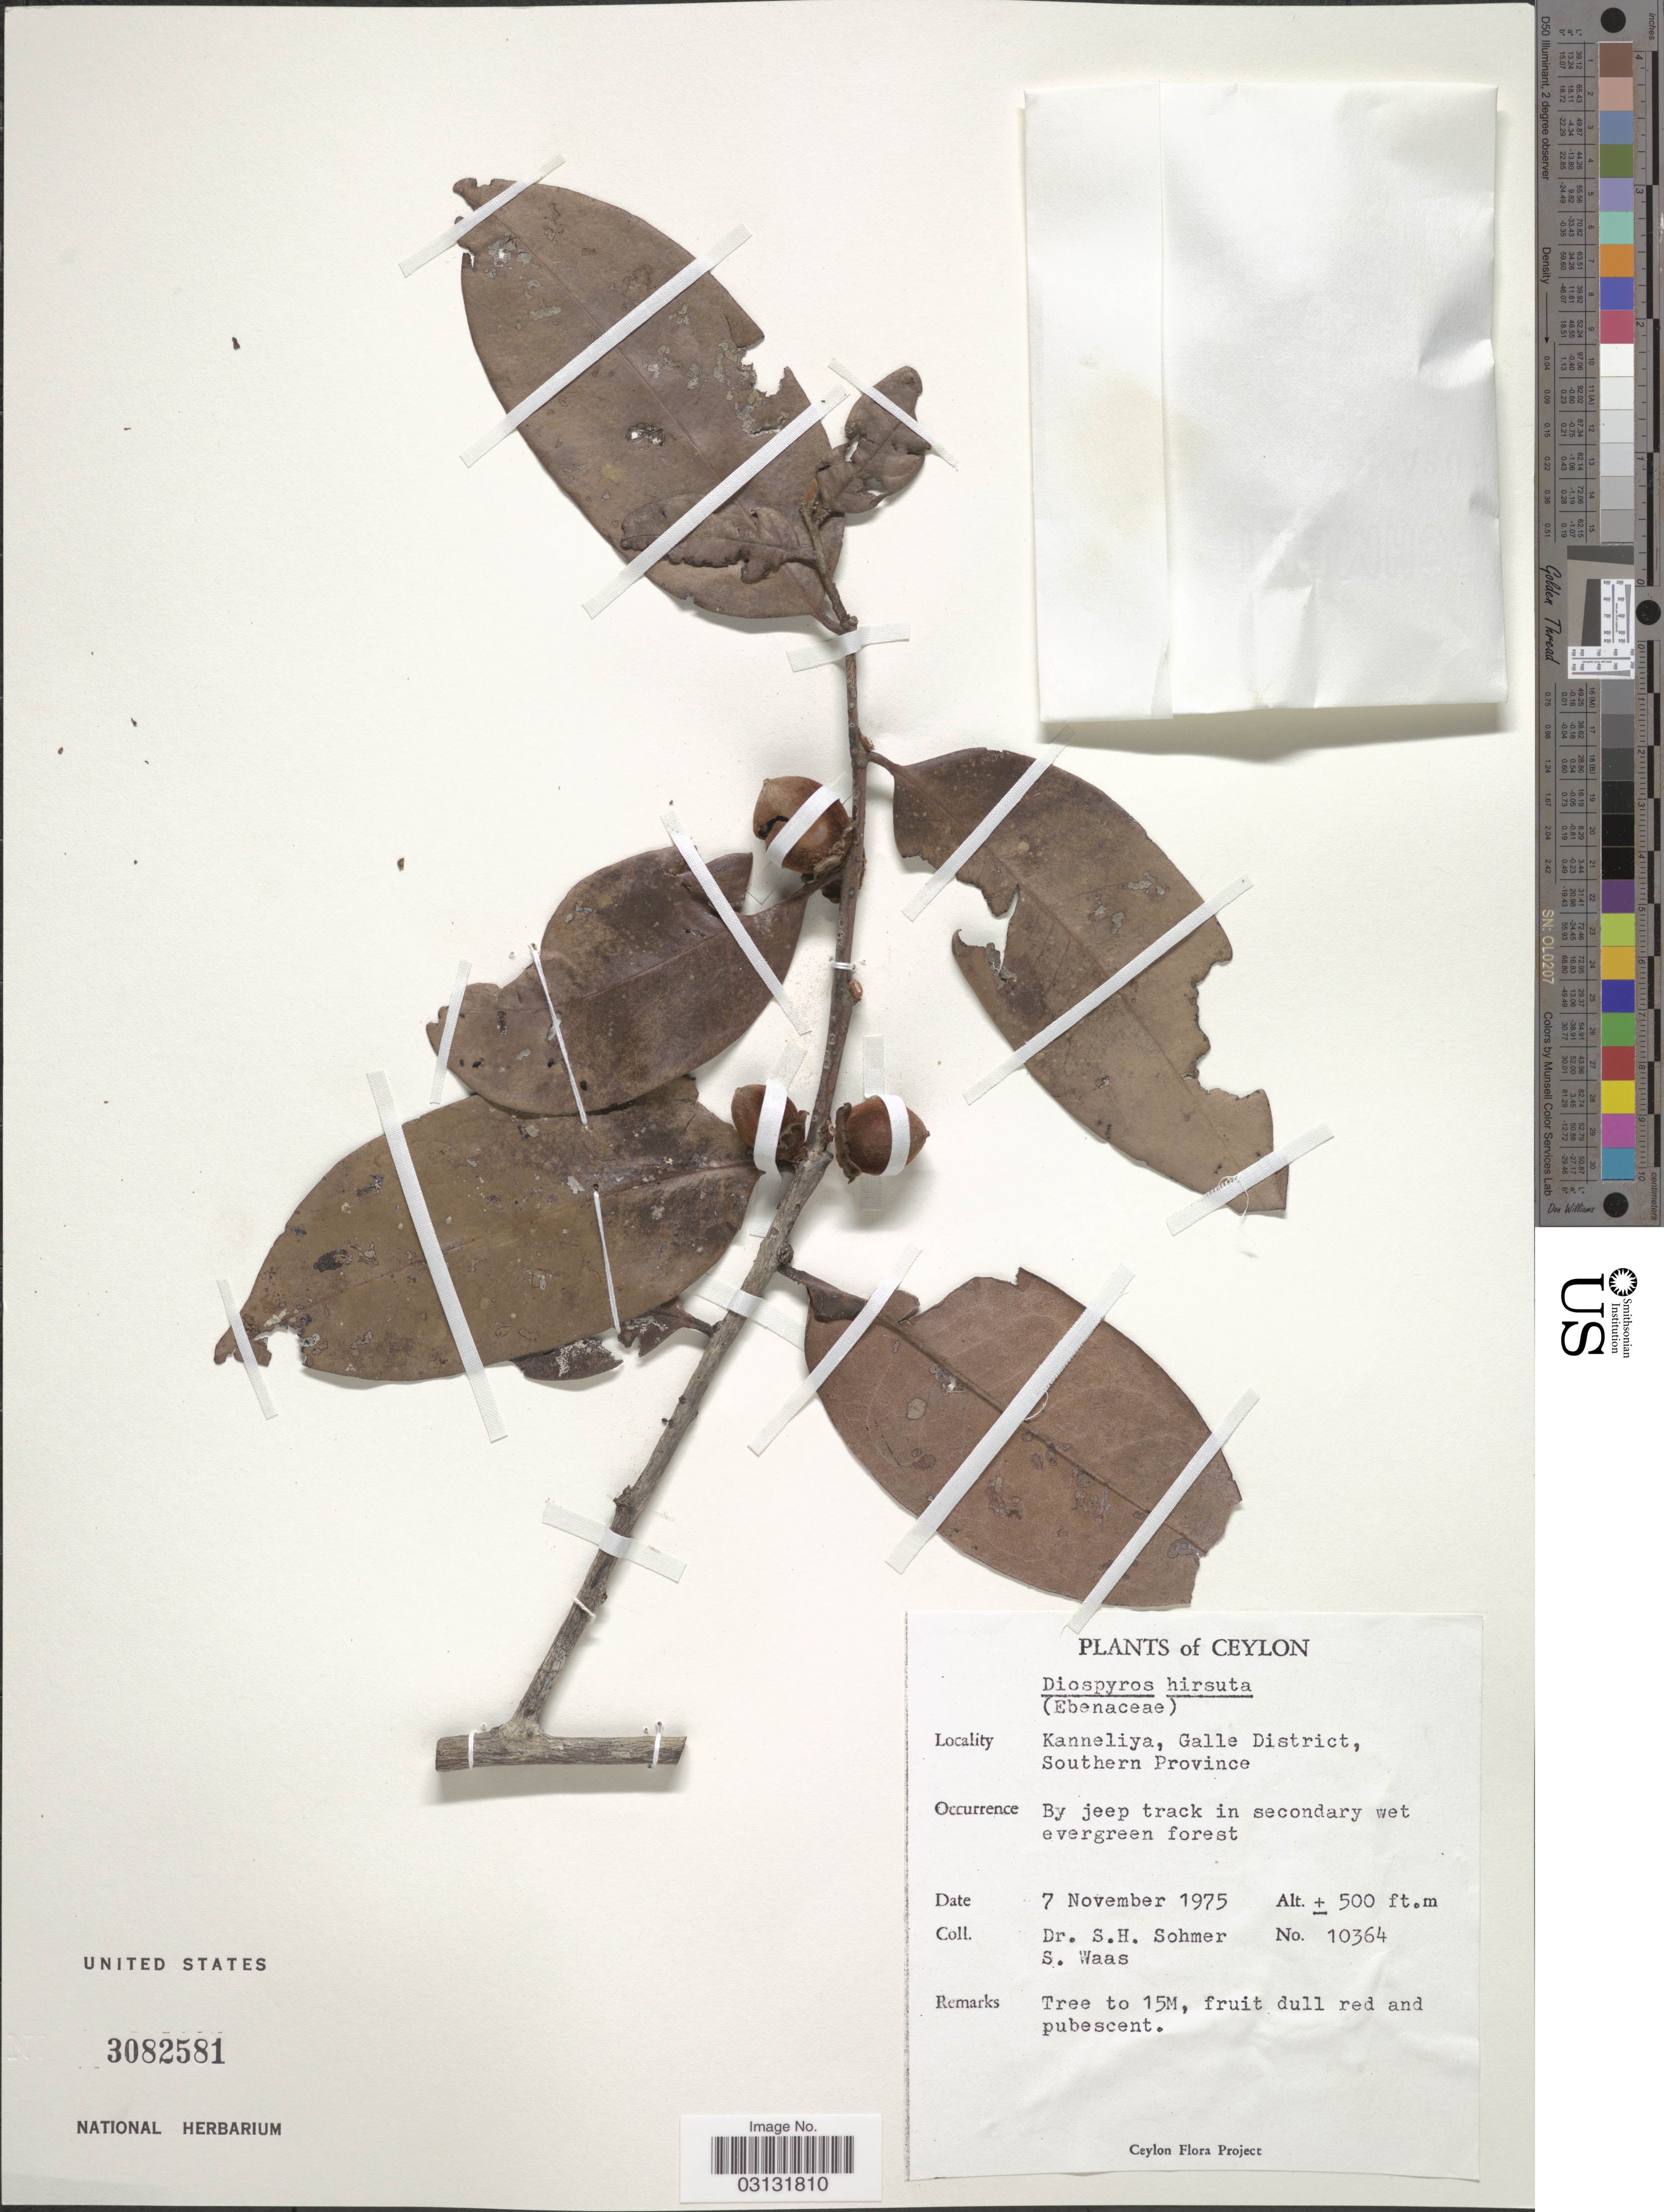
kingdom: Plantae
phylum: Tracheophyta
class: Magnoliopsida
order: Ericales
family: Ebenaceae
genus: Diospyros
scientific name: Diospyros hirsuta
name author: L. f.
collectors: S. H. Sohmer & S. Waas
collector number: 10364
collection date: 1975-11-07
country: Sri Lanka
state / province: Southern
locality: Ceylon. Kanneliya, Galle District, Southern Province.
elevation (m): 152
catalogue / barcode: US 3082581